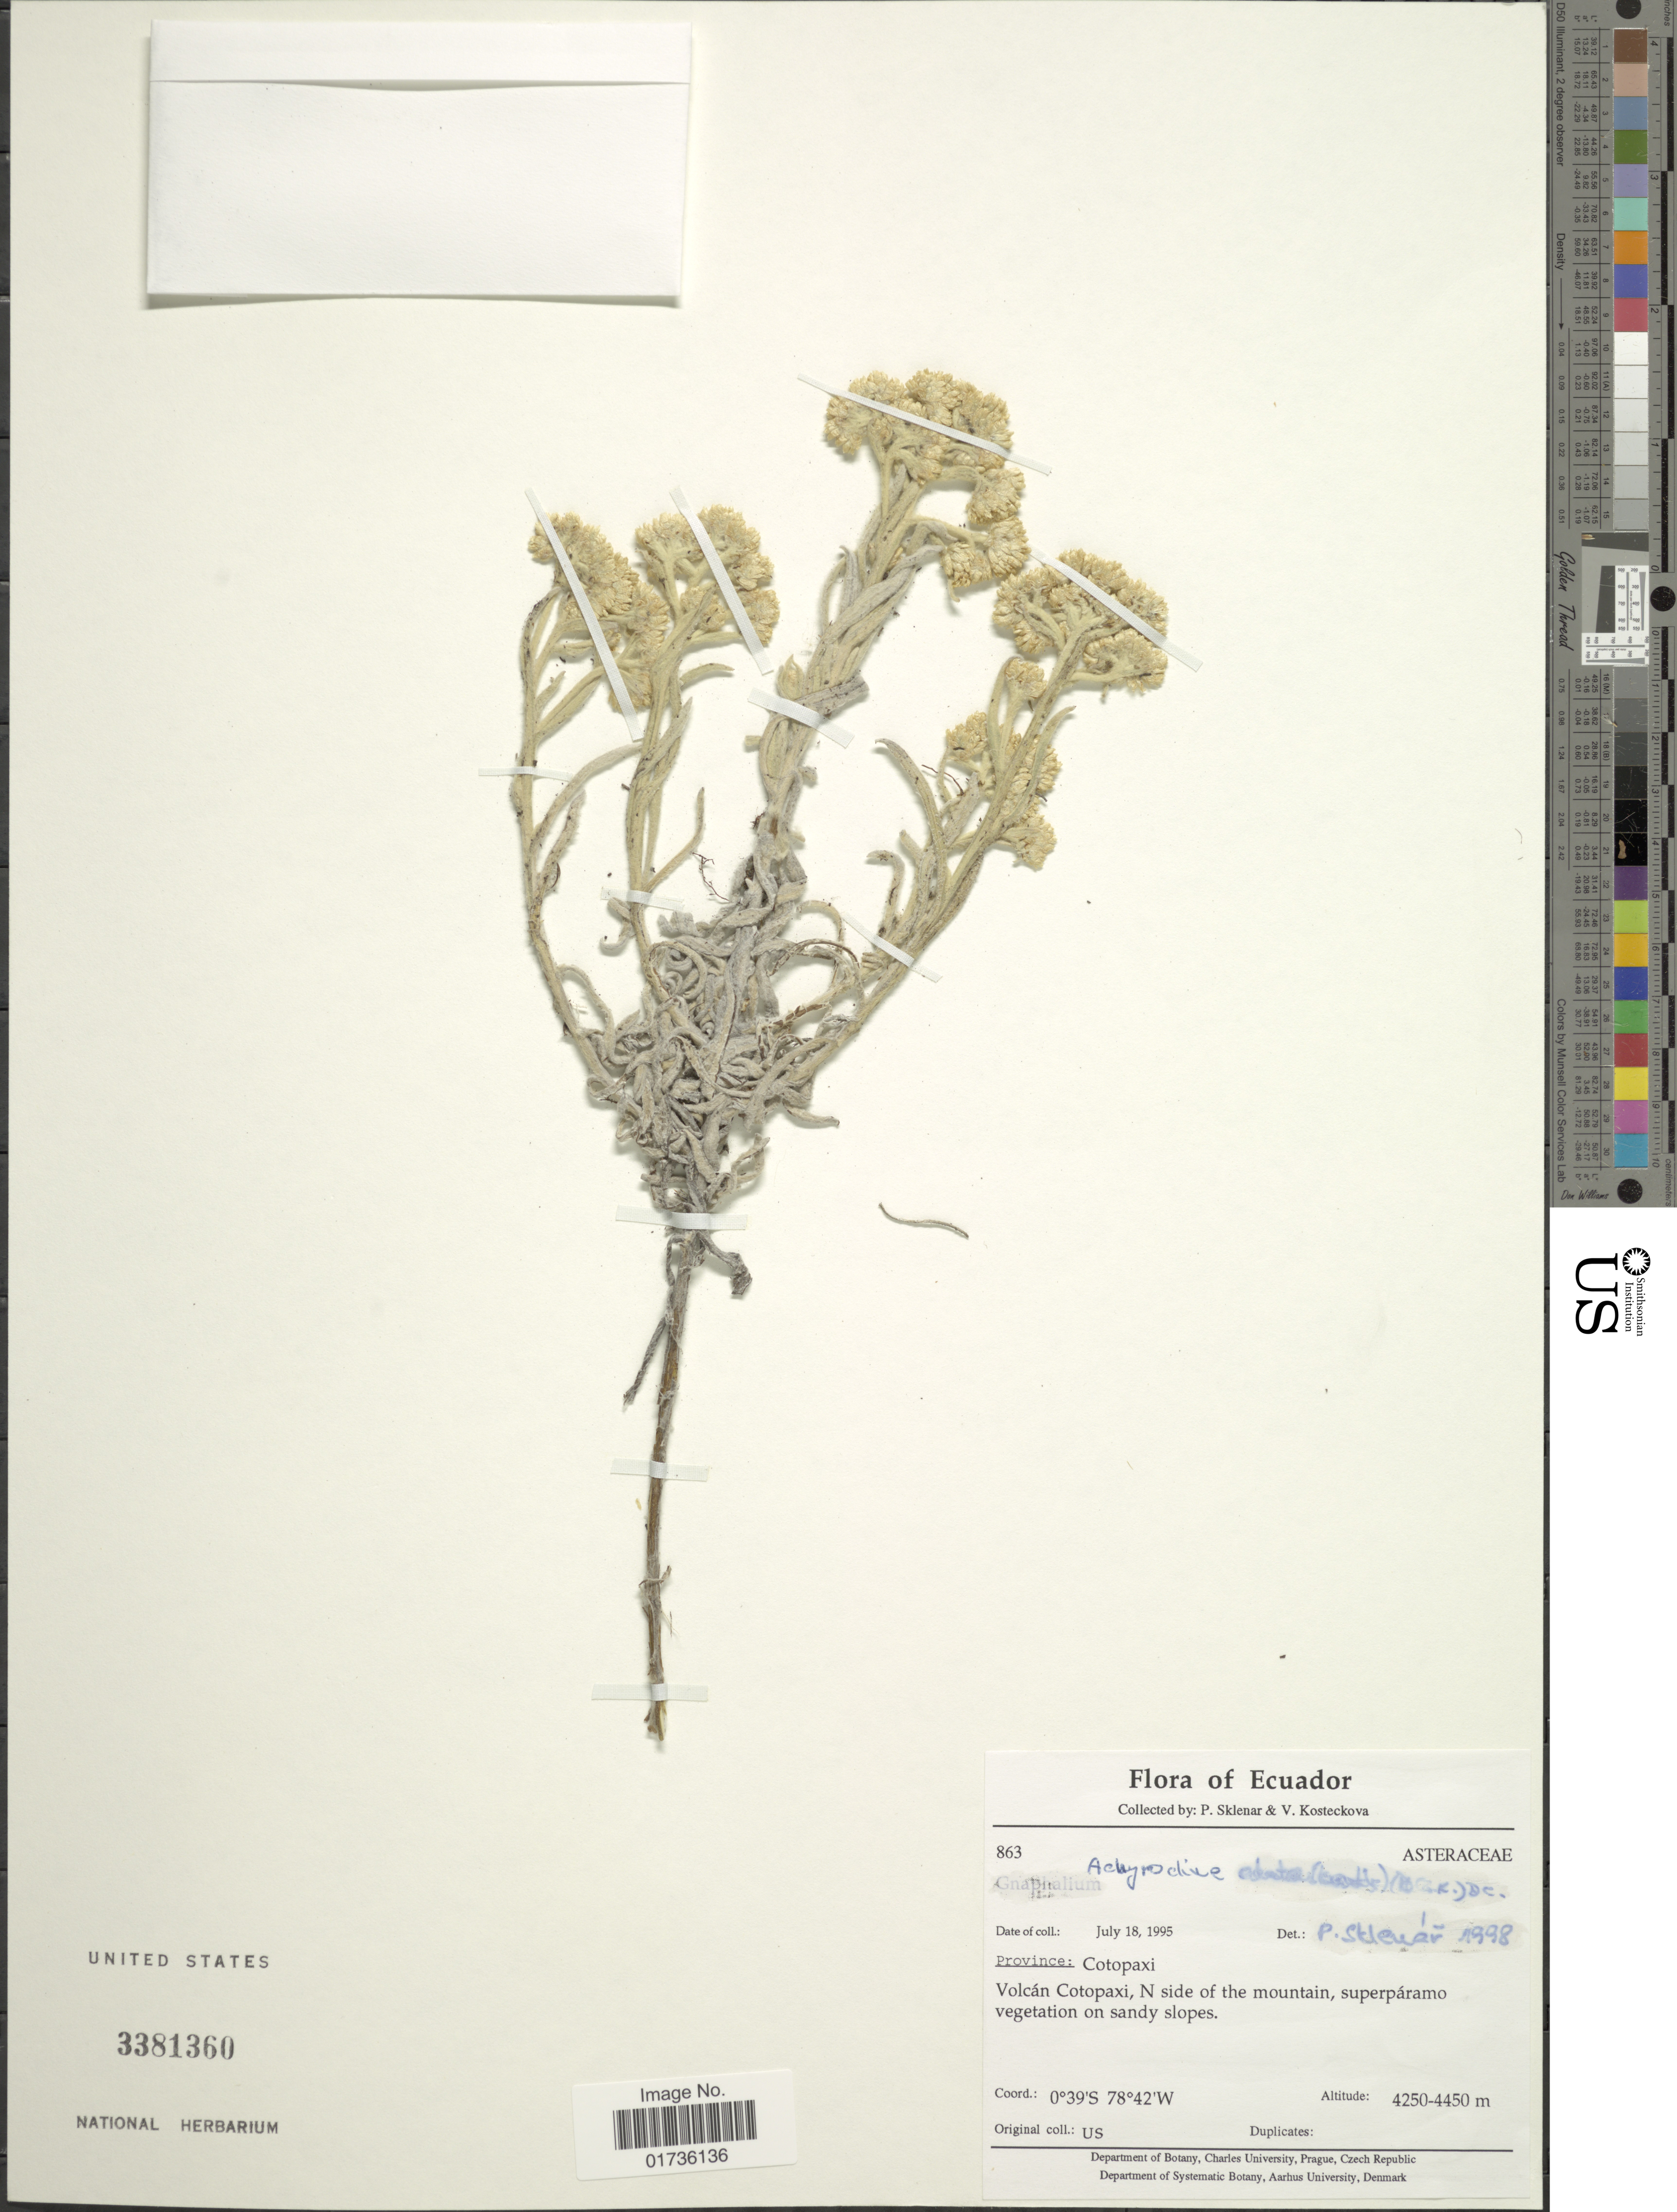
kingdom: Plantae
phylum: Tracheophyta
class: Magnoliopsida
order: Asterales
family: Asteraceae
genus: Achyrocline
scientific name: Achyrocline sp.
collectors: P. Sklenár & V. Kosteckova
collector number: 863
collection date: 1995-07-18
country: Ecuador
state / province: Cotopaxi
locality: Volcán Cotopaxi, N side of the mountain, superpáramo vegetation on shady slopes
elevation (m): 4250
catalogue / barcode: US 3381360